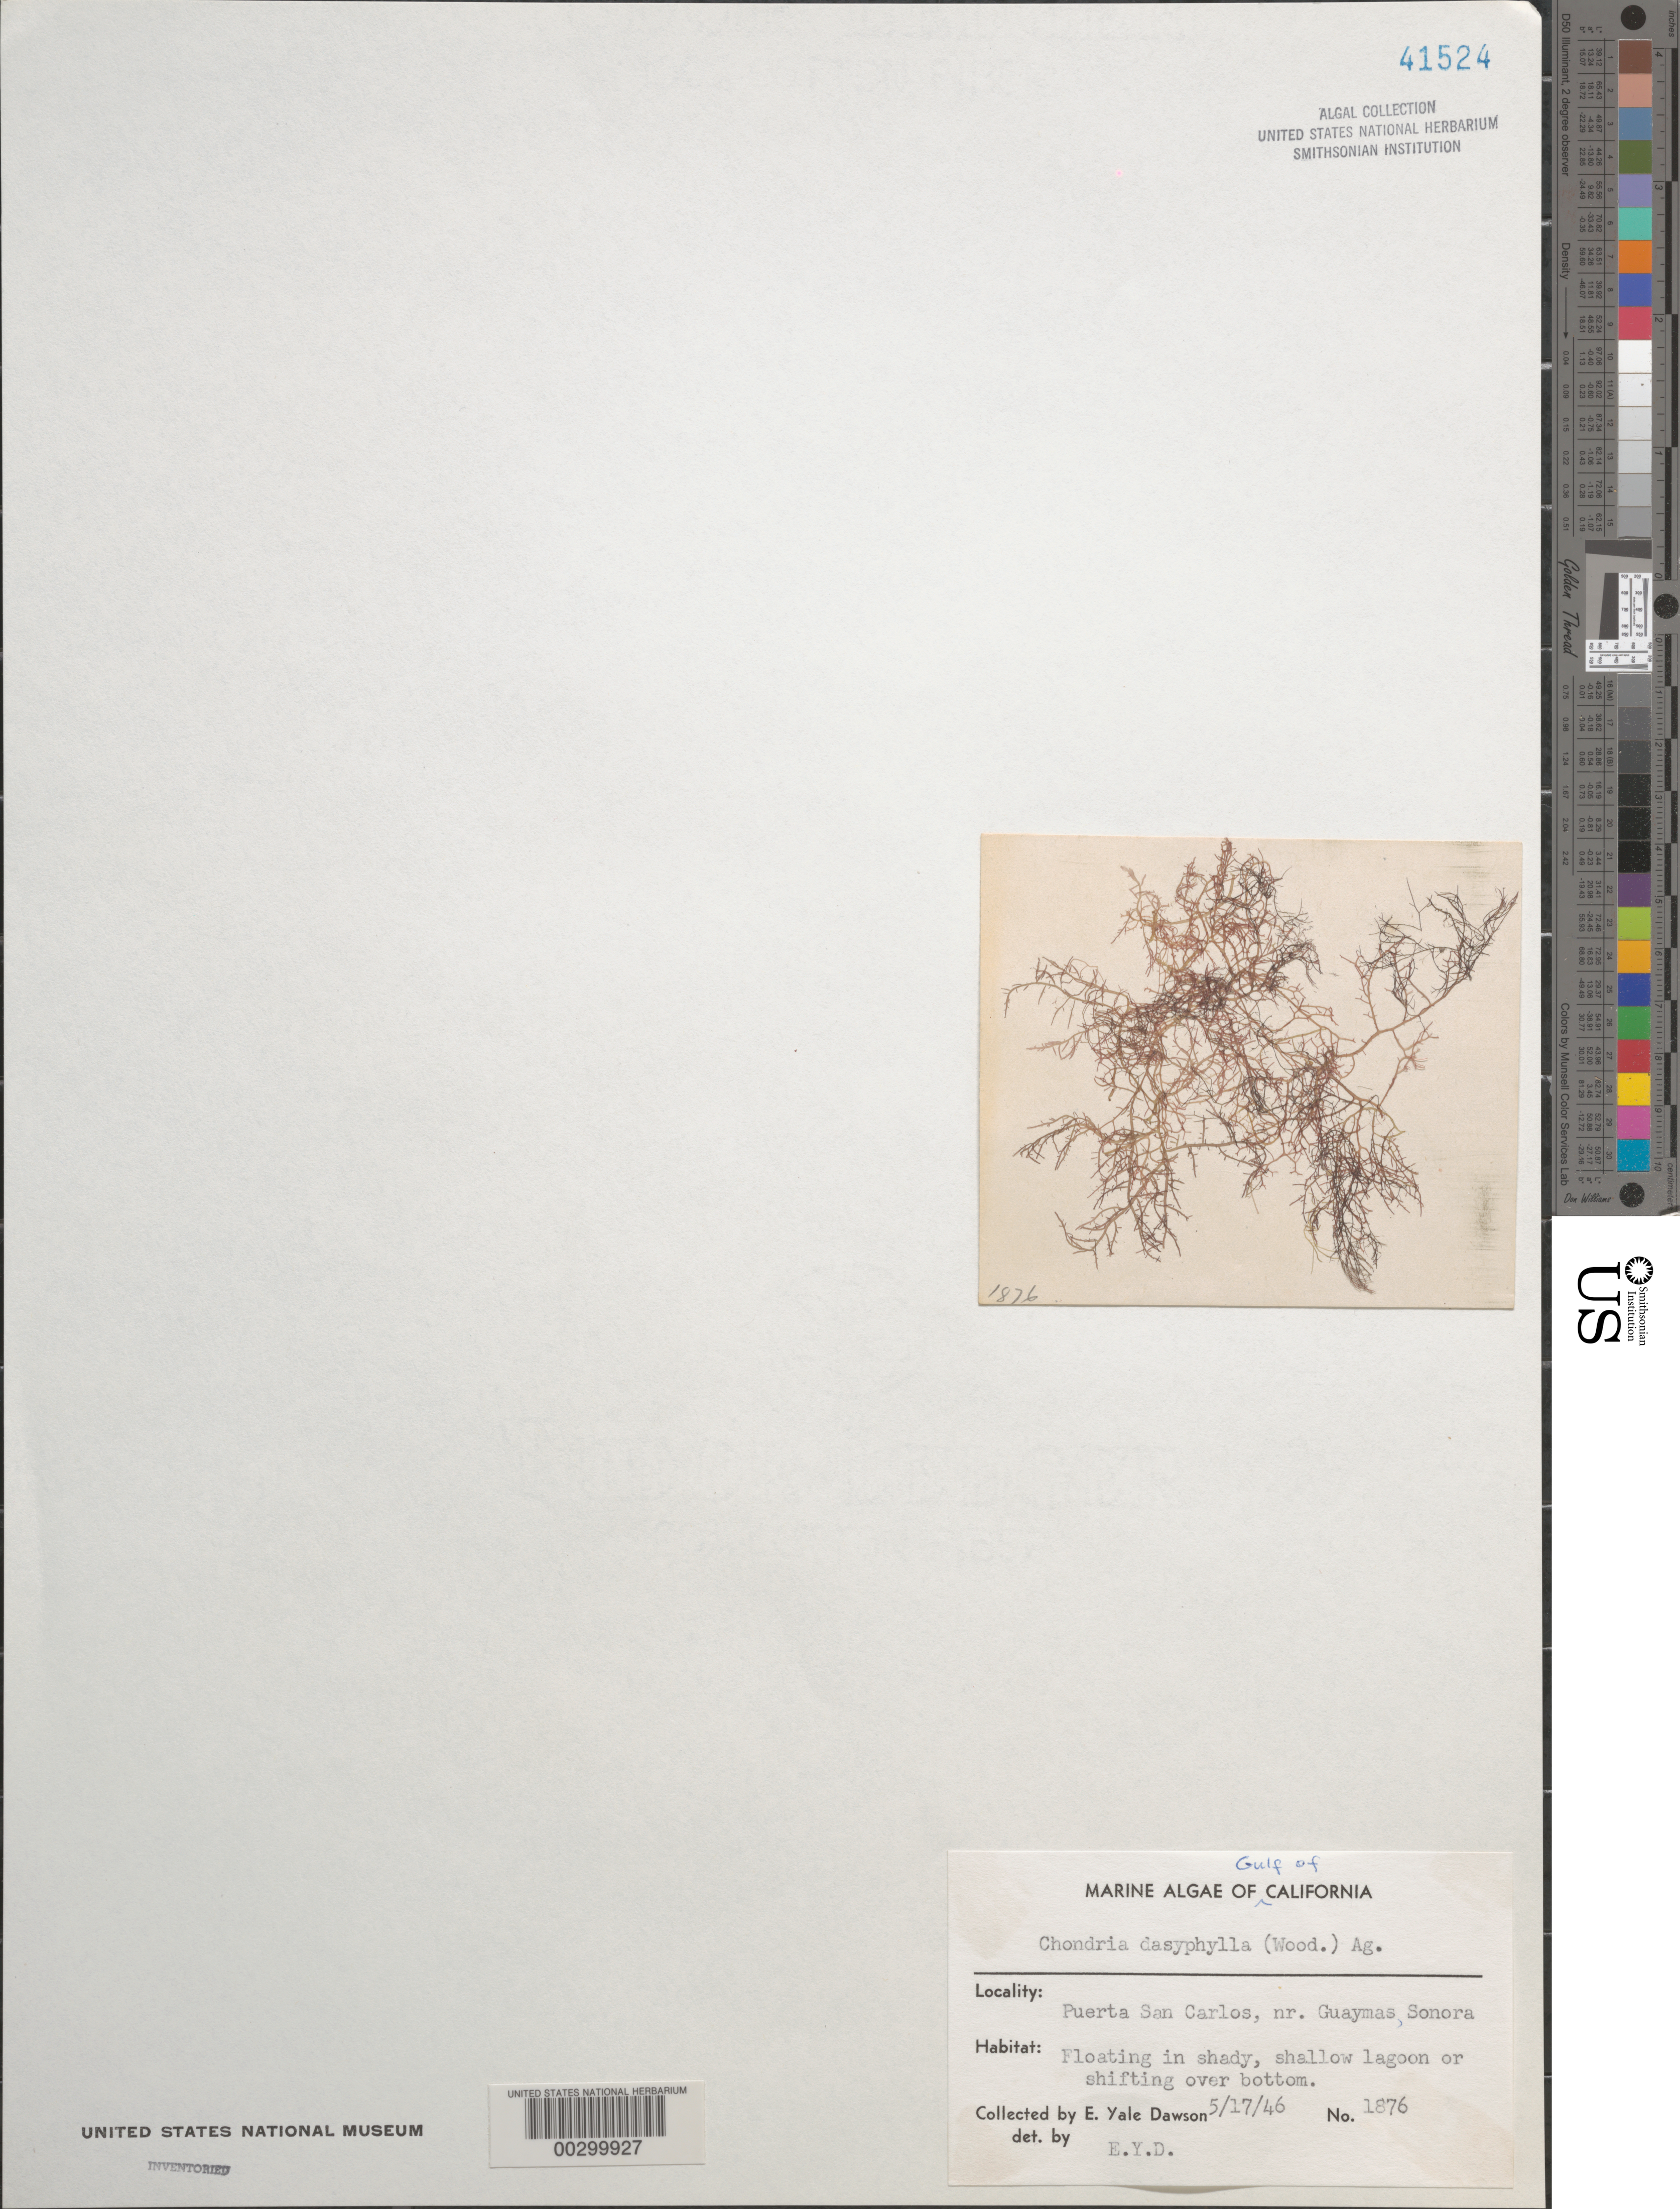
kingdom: Plantae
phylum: Rhodophyta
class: Florideophyceae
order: Ceramiales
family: Rhodomelaceae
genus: Chondria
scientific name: Chondria dasyphylla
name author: (Woodw.) C. Agardh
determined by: Dawson, E. Y.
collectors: E. Y. Dawson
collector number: EYD 1876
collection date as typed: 17 May 1946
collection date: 1946-05-17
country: Mexico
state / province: Sonora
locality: Puerto San Carlos, near Guaymas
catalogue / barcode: US 41524